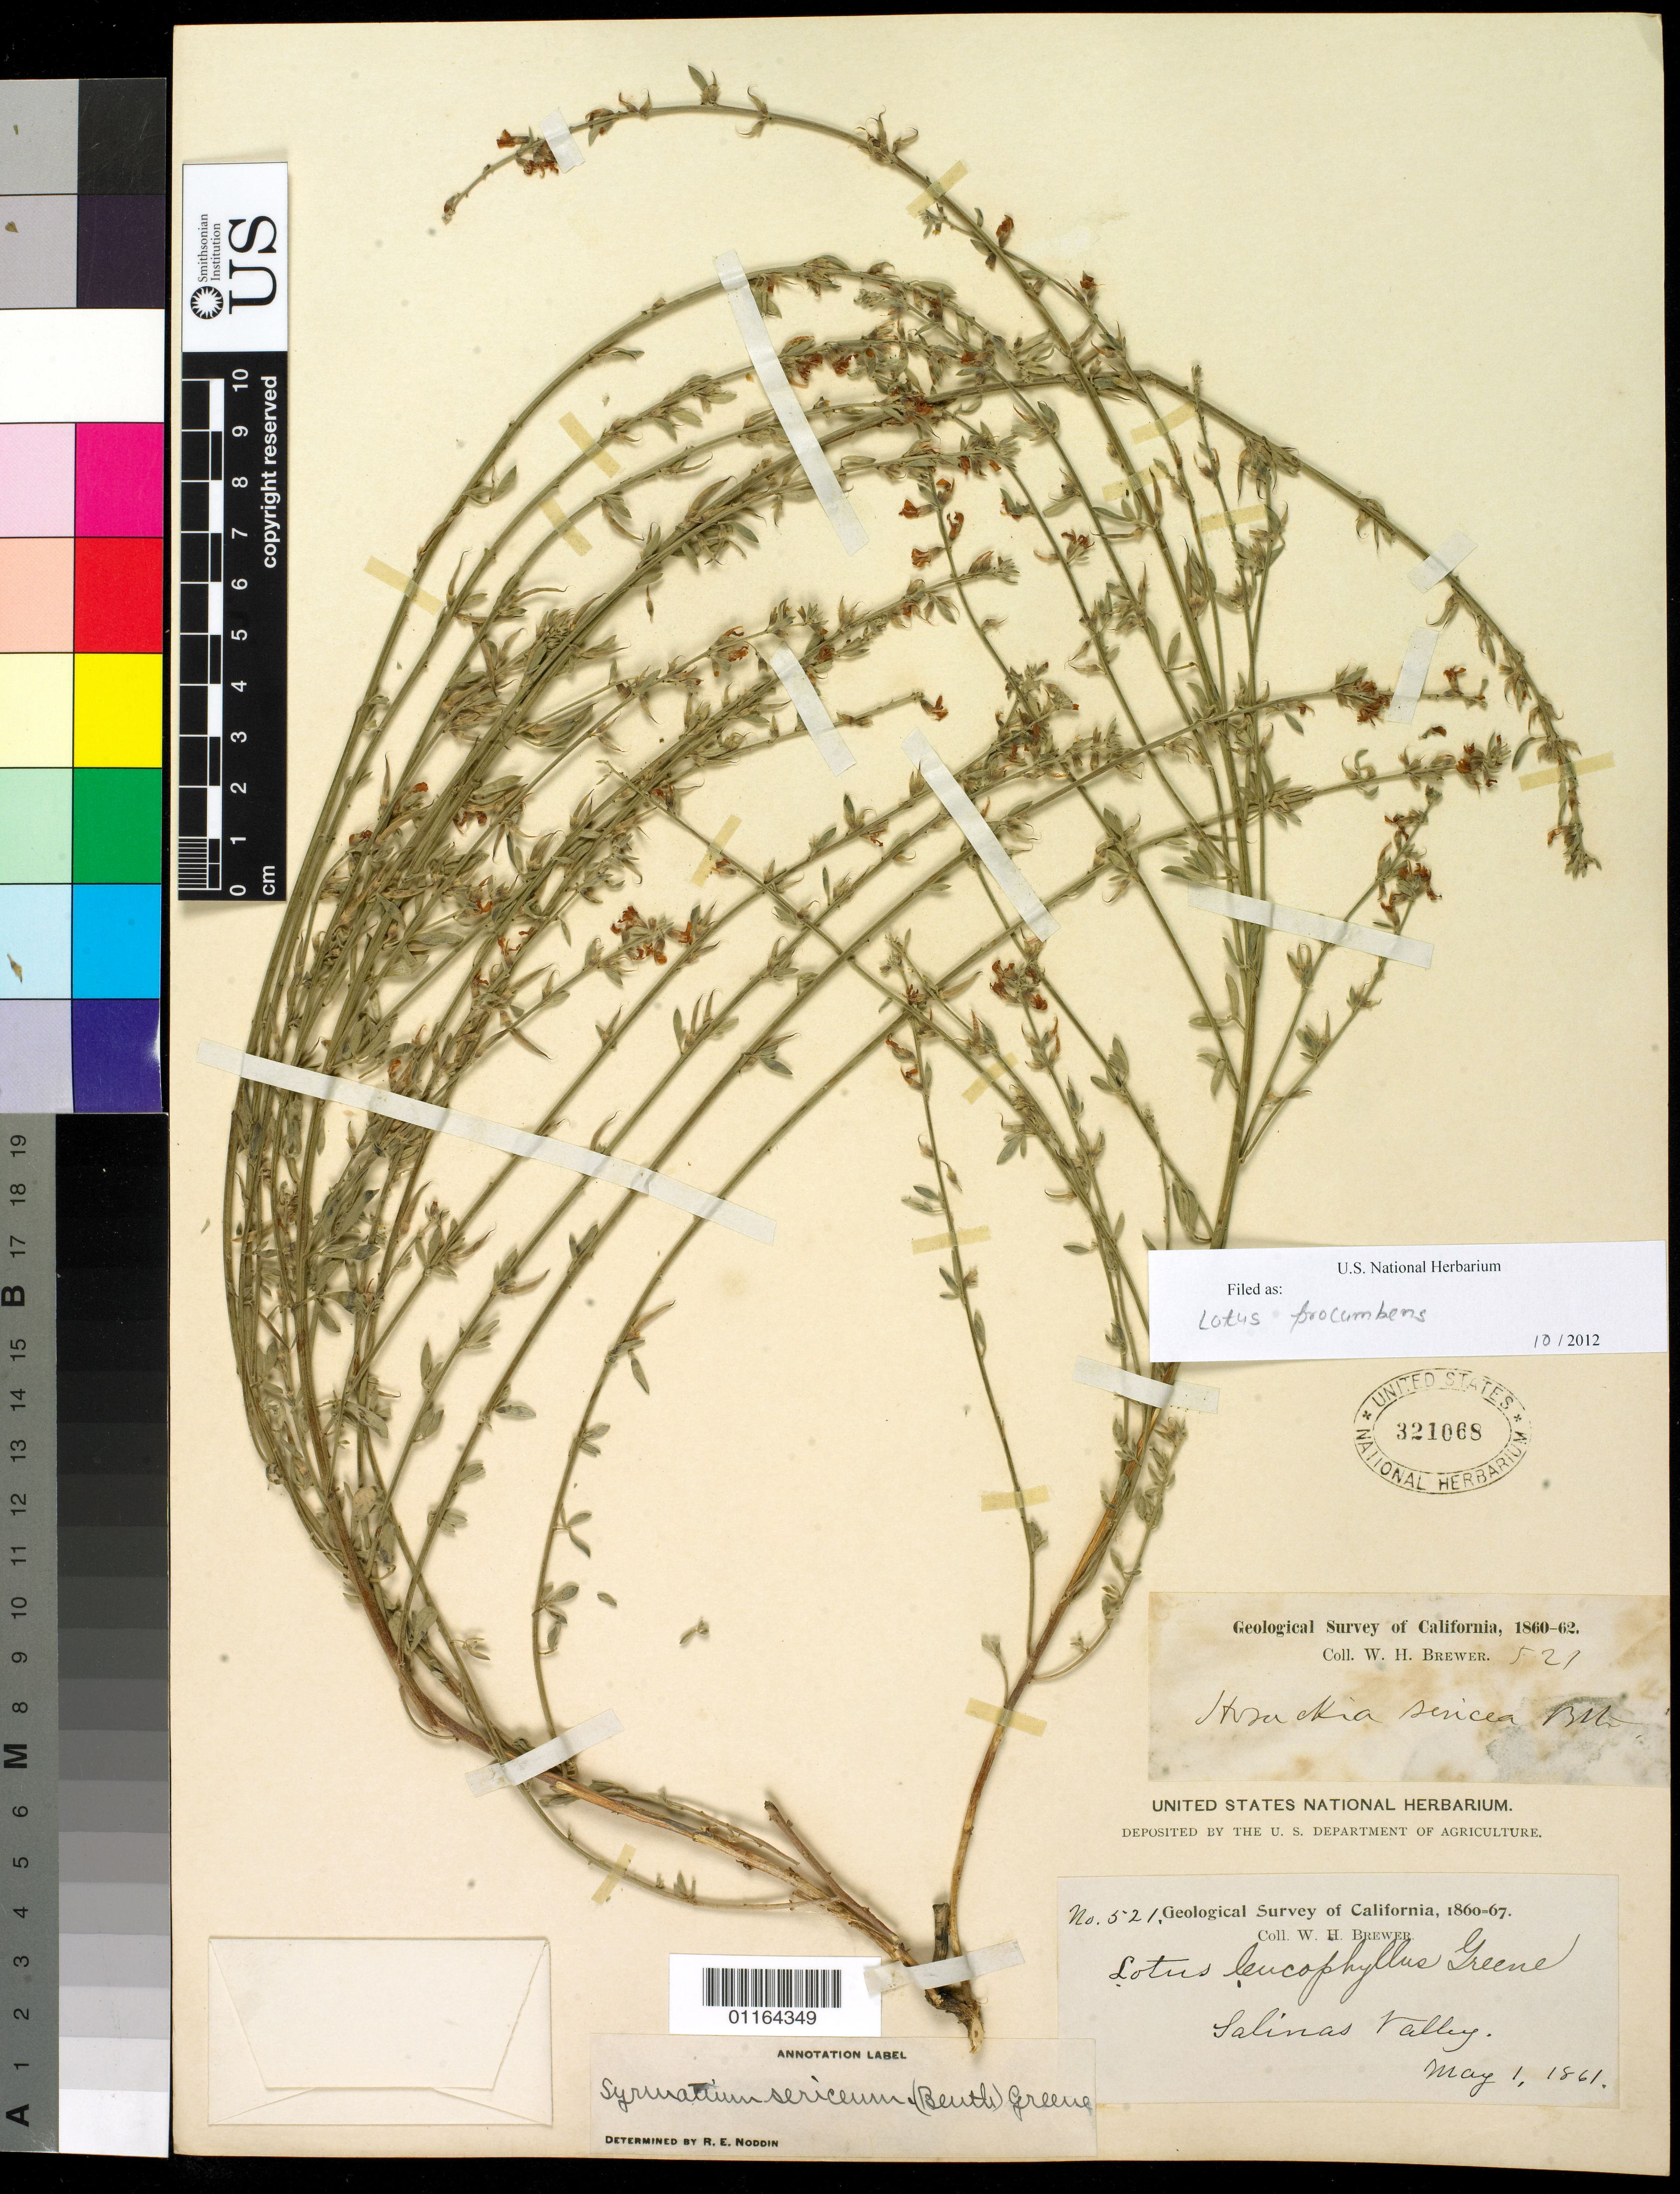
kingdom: Plantae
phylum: Tracheophyta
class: Magnoliopsida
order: Fabales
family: Fabaceae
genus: Syrmatium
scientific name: Syrmatium sericeum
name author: (Benth.) Greene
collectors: W. H. Brewer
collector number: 521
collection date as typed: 01 May 1861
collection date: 1861-05-01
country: United States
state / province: California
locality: Salinas valley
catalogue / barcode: US 321068